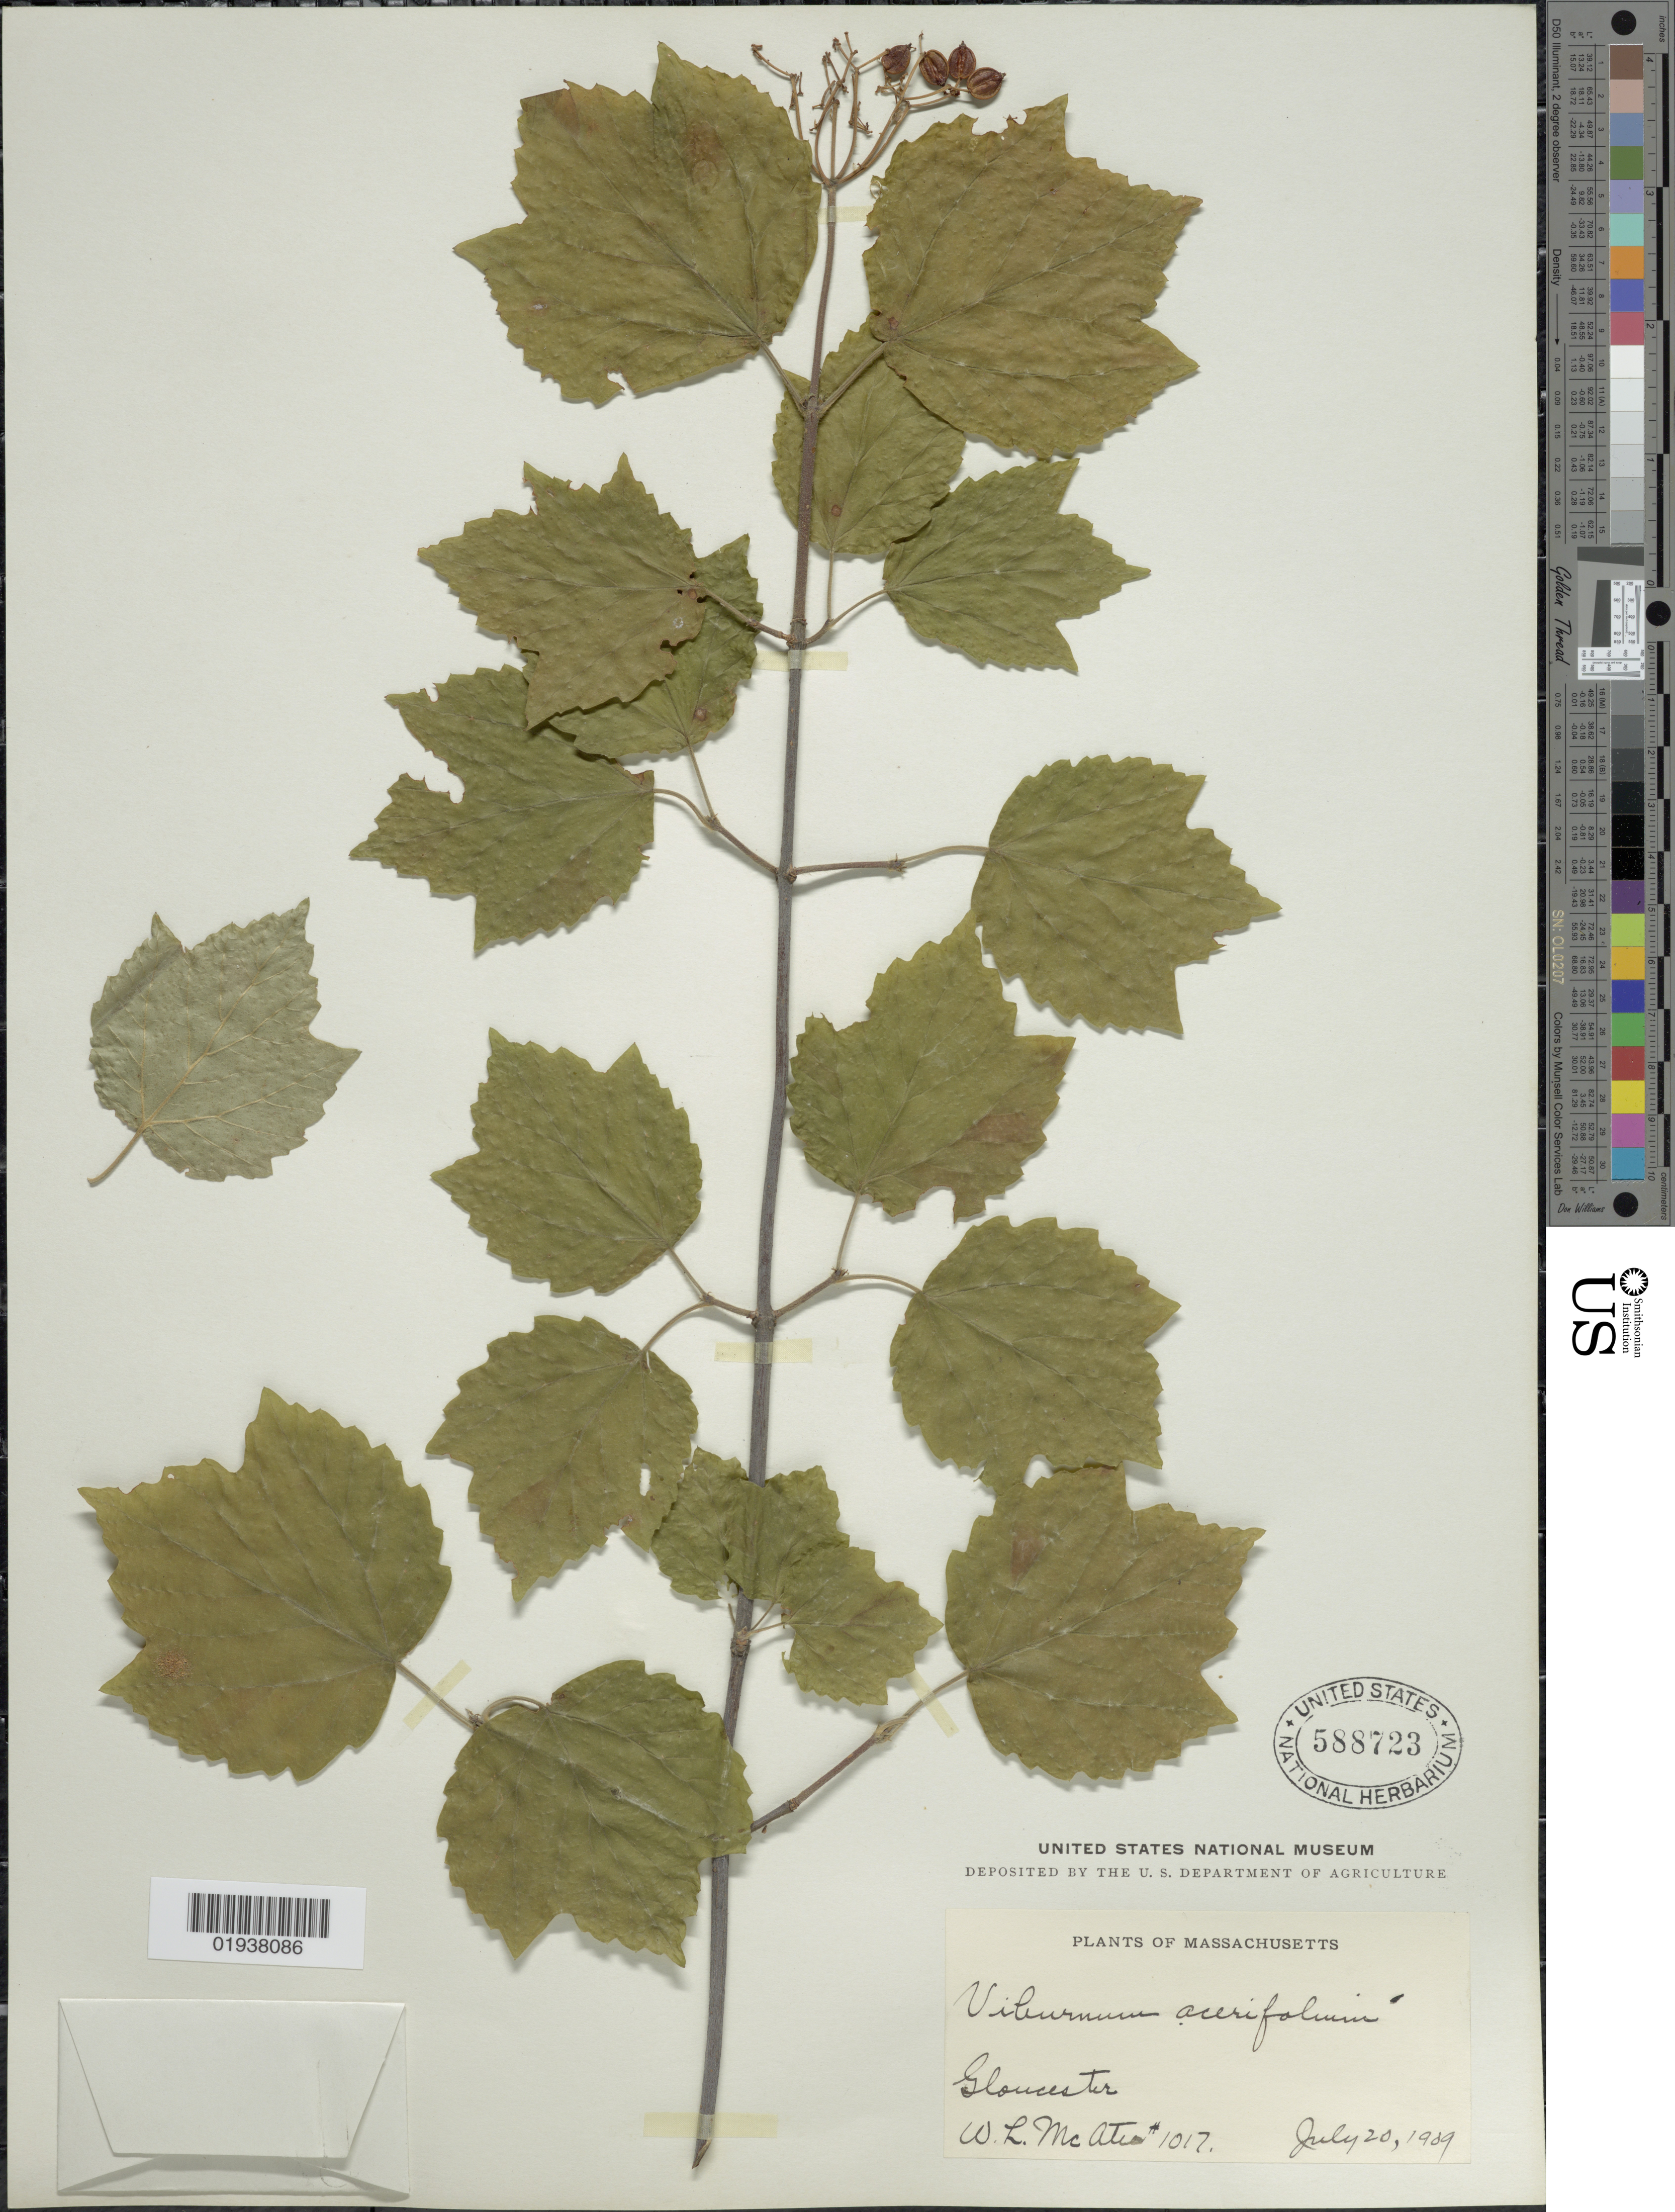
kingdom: Plantae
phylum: Tracheophyta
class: Magnoliopsida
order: Dipsacales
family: Viburnaceae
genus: Viburnum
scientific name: Viburnum acerifolium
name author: L.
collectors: W. McAtee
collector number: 1017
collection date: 1909-07-20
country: United States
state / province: Massachusetts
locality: Gloucester.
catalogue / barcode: US 588723